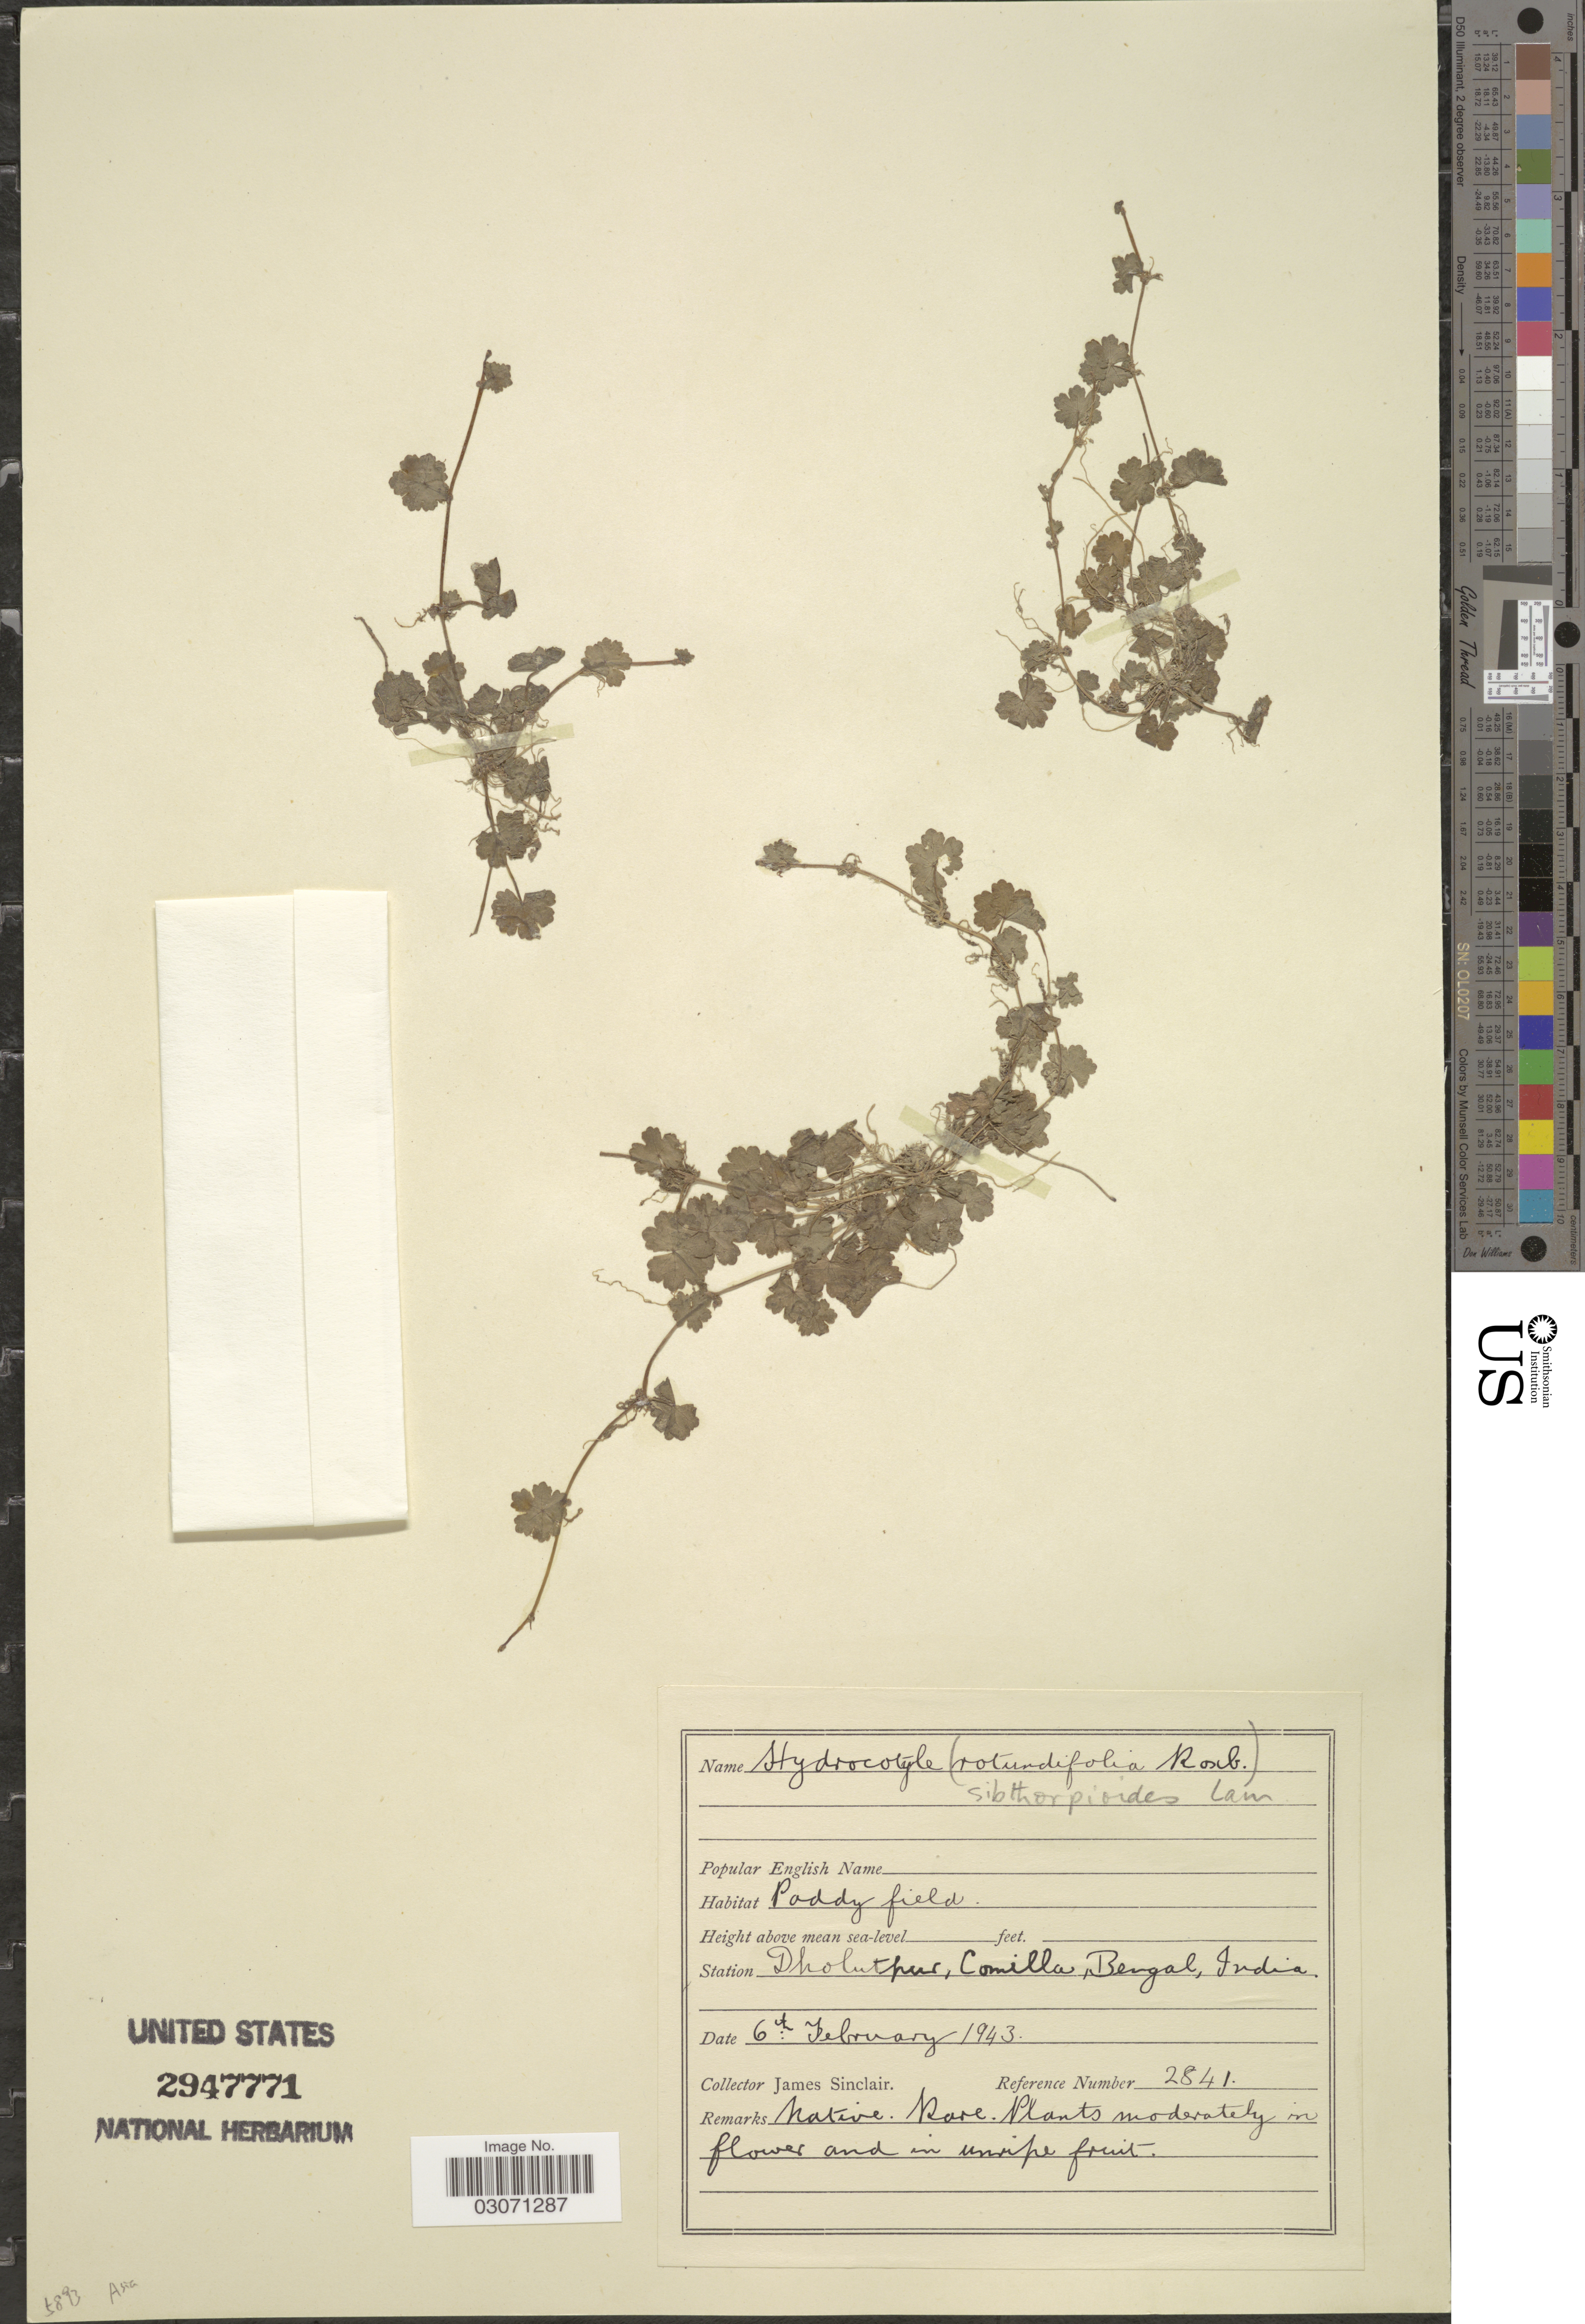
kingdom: Plantae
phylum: Tracheophyta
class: Magnoliopsida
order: Apiales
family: Araliaceae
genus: Hydrocotyle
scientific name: Hydrocotyle sibthorpioides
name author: Lam.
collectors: J. Sinclair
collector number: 2841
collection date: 1943-02-06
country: Bangladesh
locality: Station Dholutpur, Comilla, Bengal.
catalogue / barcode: US 2947771